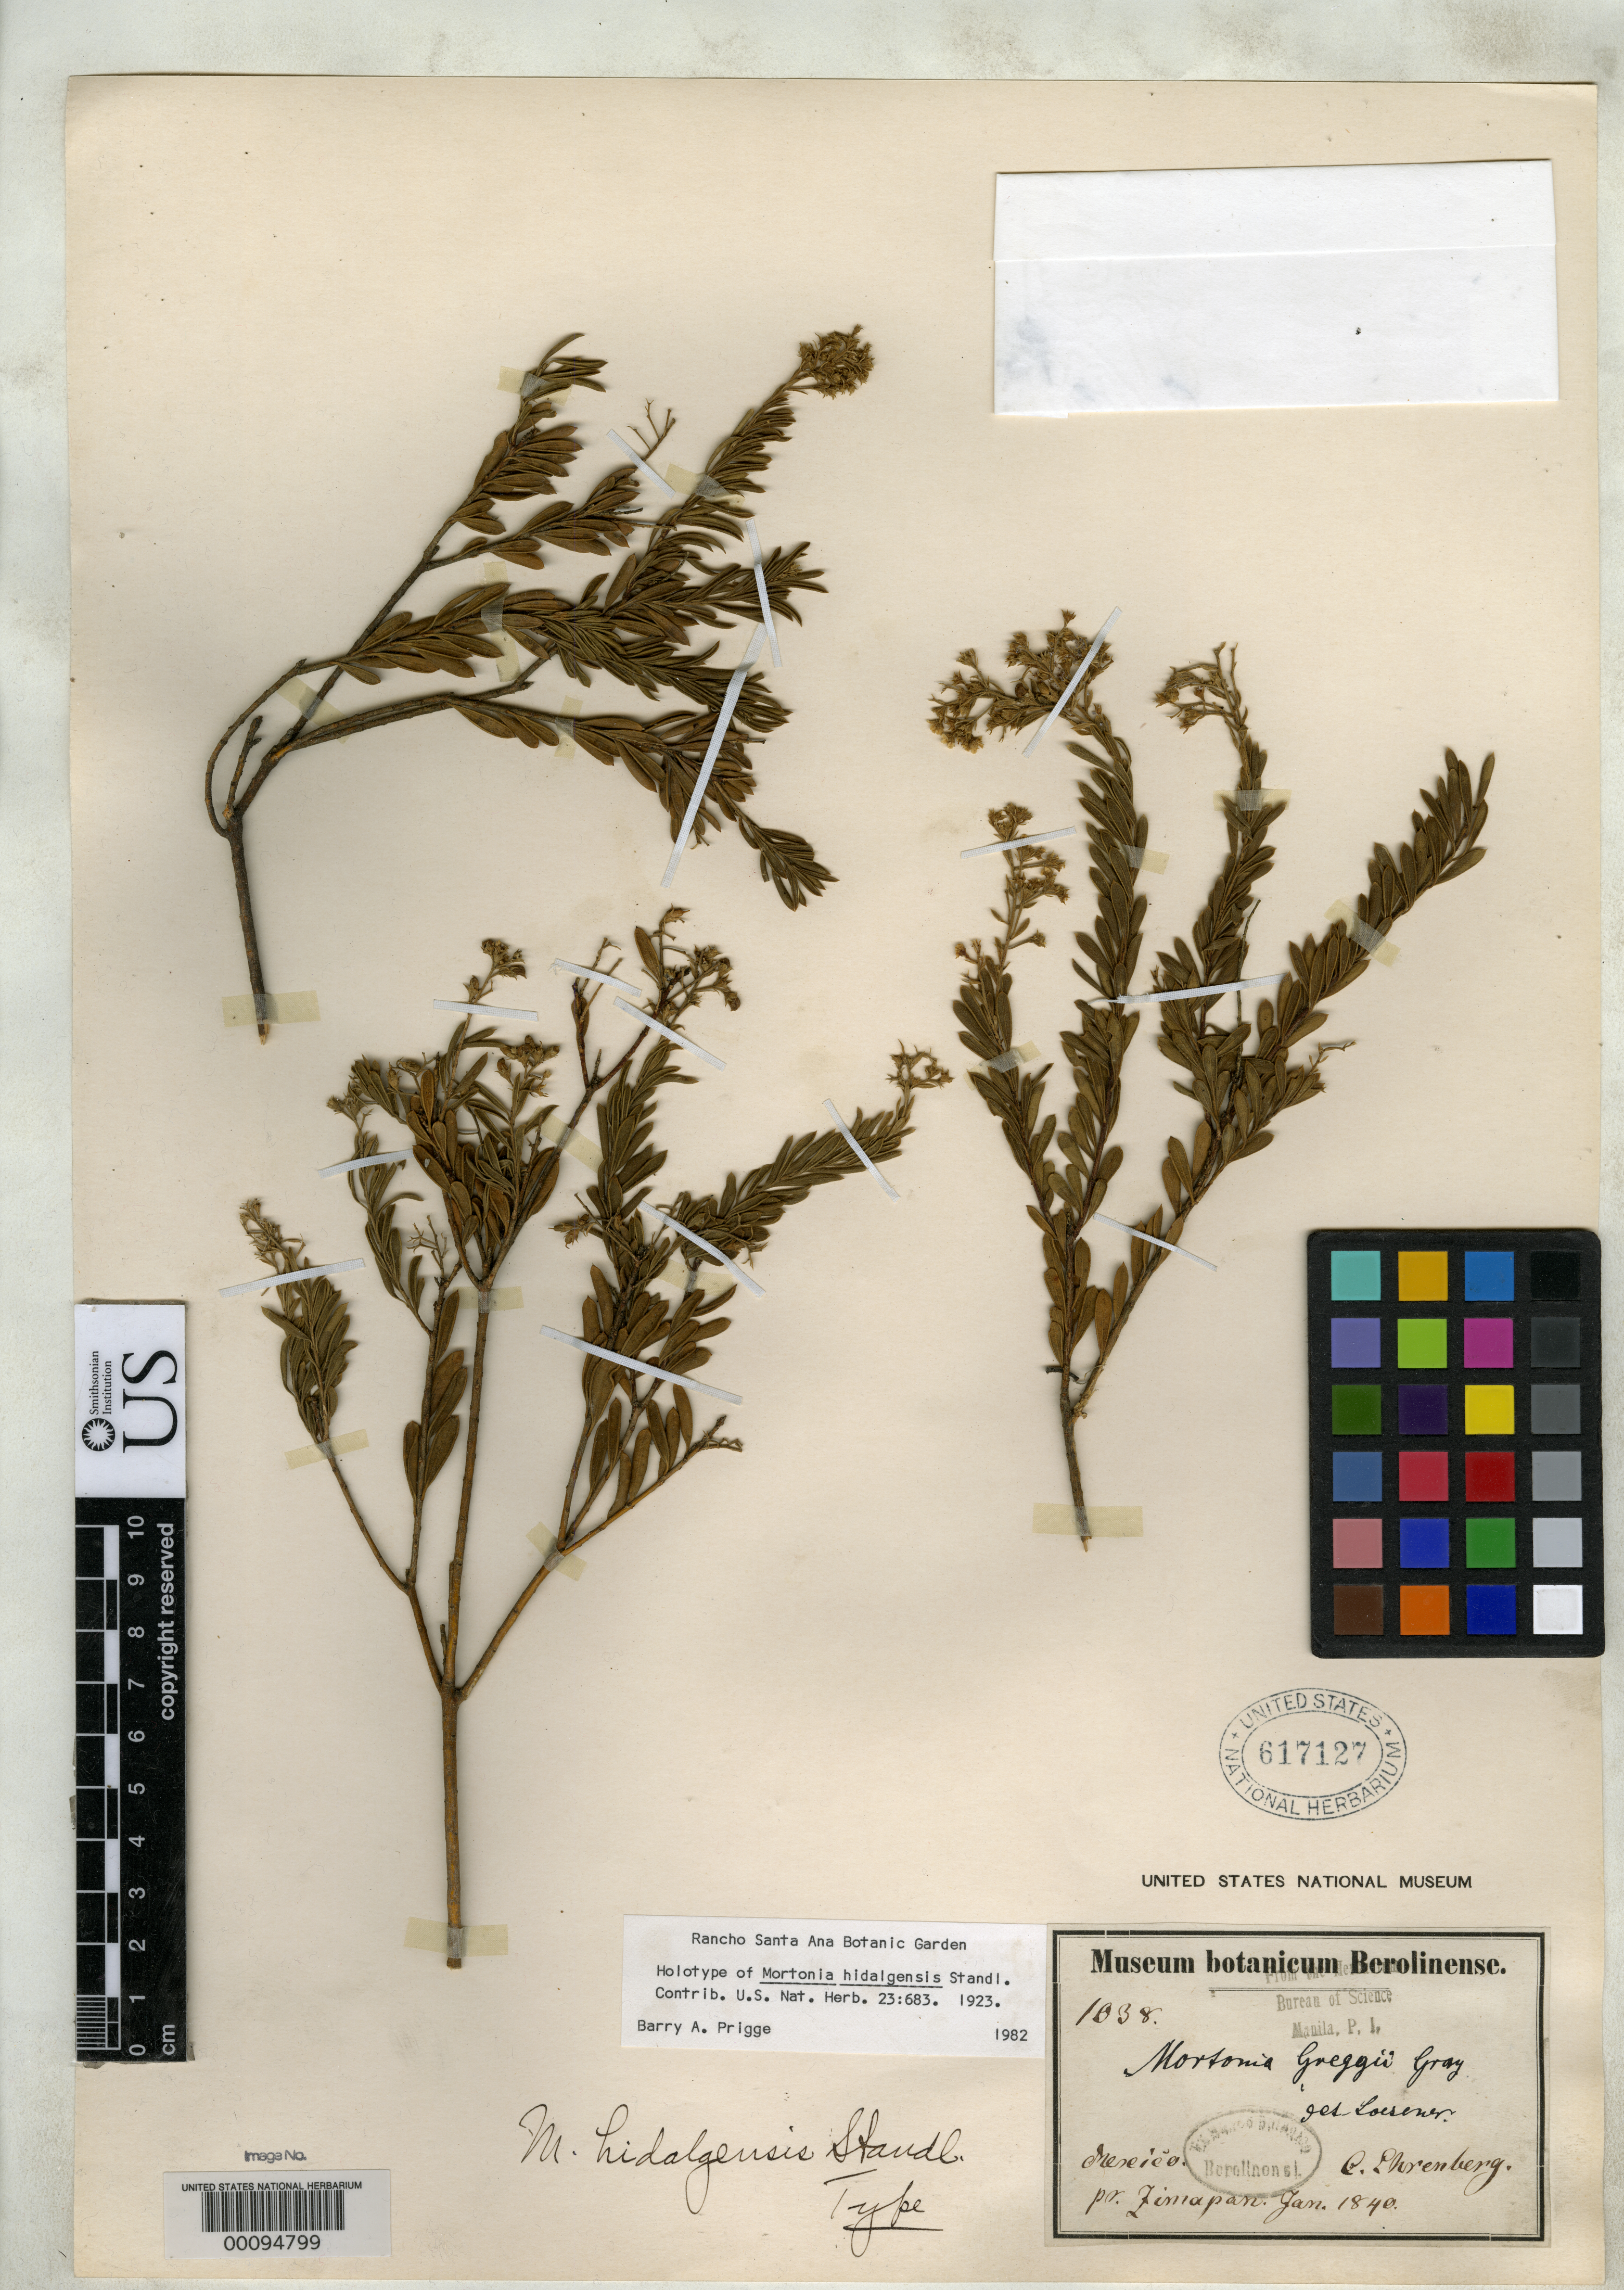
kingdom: Plantae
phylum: Tracheophyta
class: Magnoliopsida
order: Celastrales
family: Celastraceae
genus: Mortonia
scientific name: Mortonia hidalgensis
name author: Standl.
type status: Holotype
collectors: C. Ehrenberg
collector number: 1038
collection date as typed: Jan 1840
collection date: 1840-01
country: Mexico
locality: Zimapan.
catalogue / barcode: US 617127